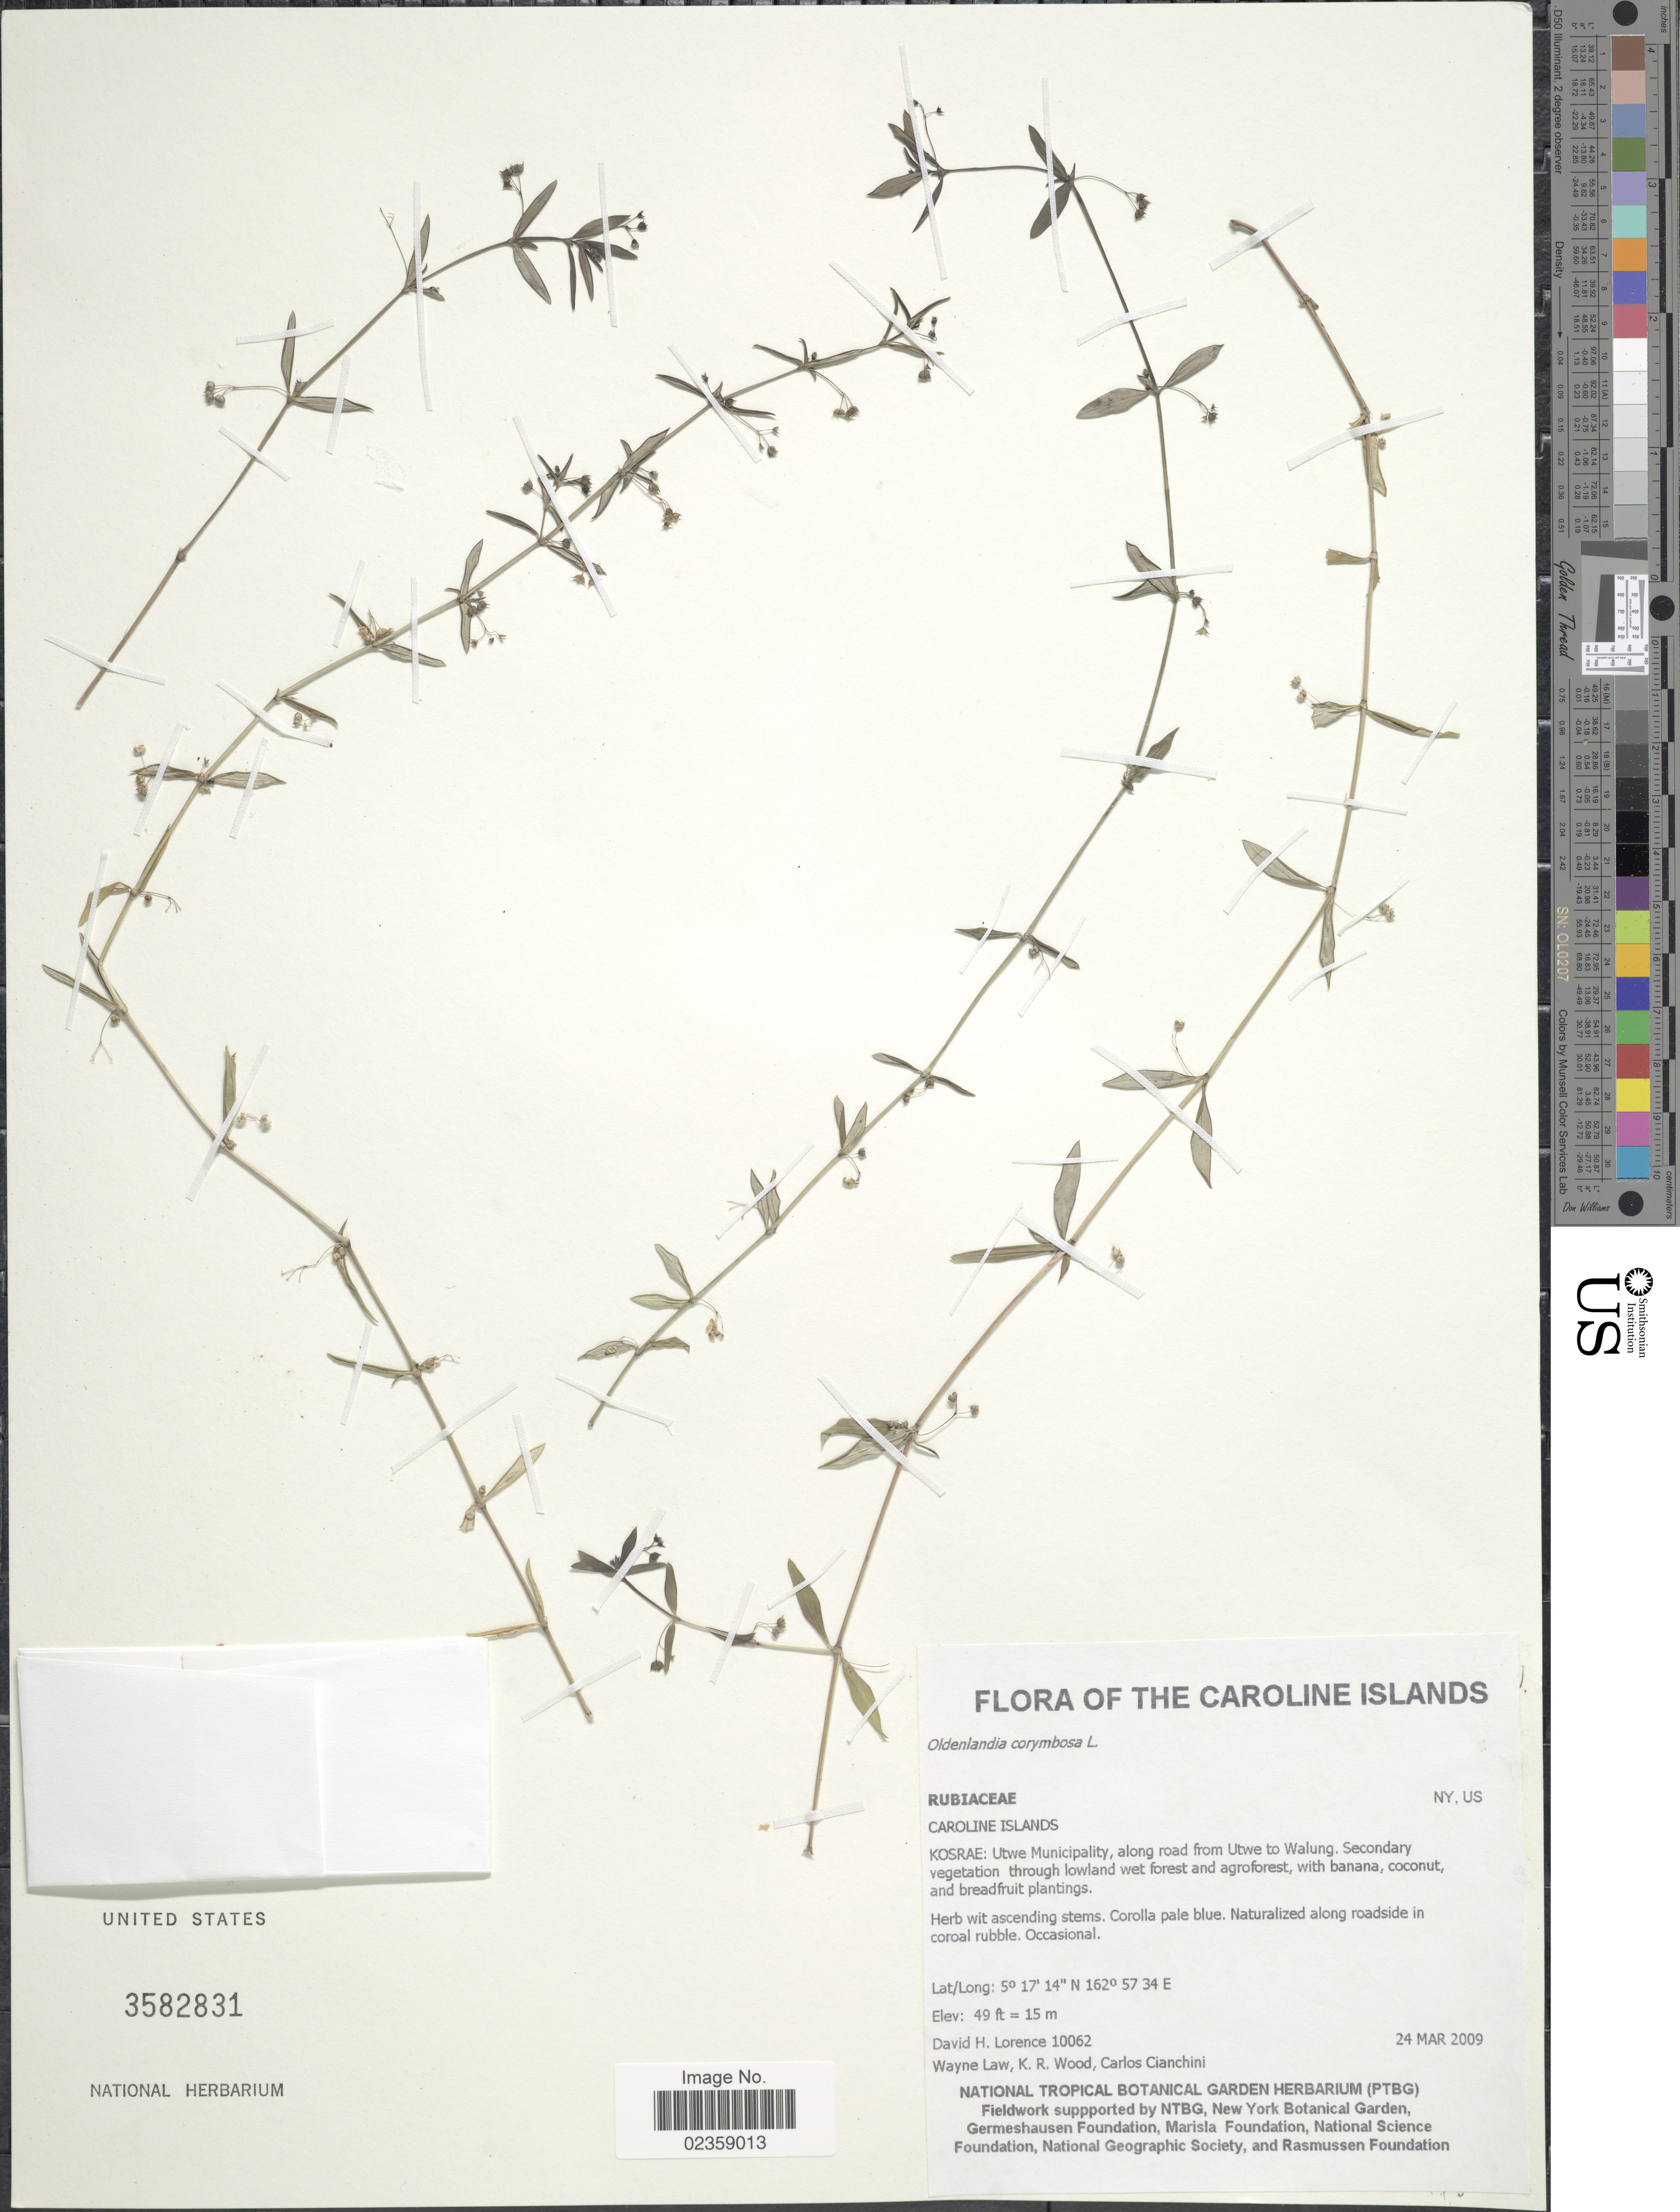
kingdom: Plantae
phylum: Tracheophyta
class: Magnoliopsida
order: Gentianales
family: Rubiaceae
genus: Oldenlandia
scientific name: Oldenlandia corymbosa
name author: L.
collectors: D. Lorence, W. Law, K. R. Wood & C. Cianchini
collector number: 10062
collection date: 2009-03-24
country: Micronesia, Federated States of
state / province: Kosrae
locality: Caroline Islands. Kosrae: Utwe Municipality, along road from Utwe to Walung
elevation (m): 15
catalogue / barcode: US 3582831